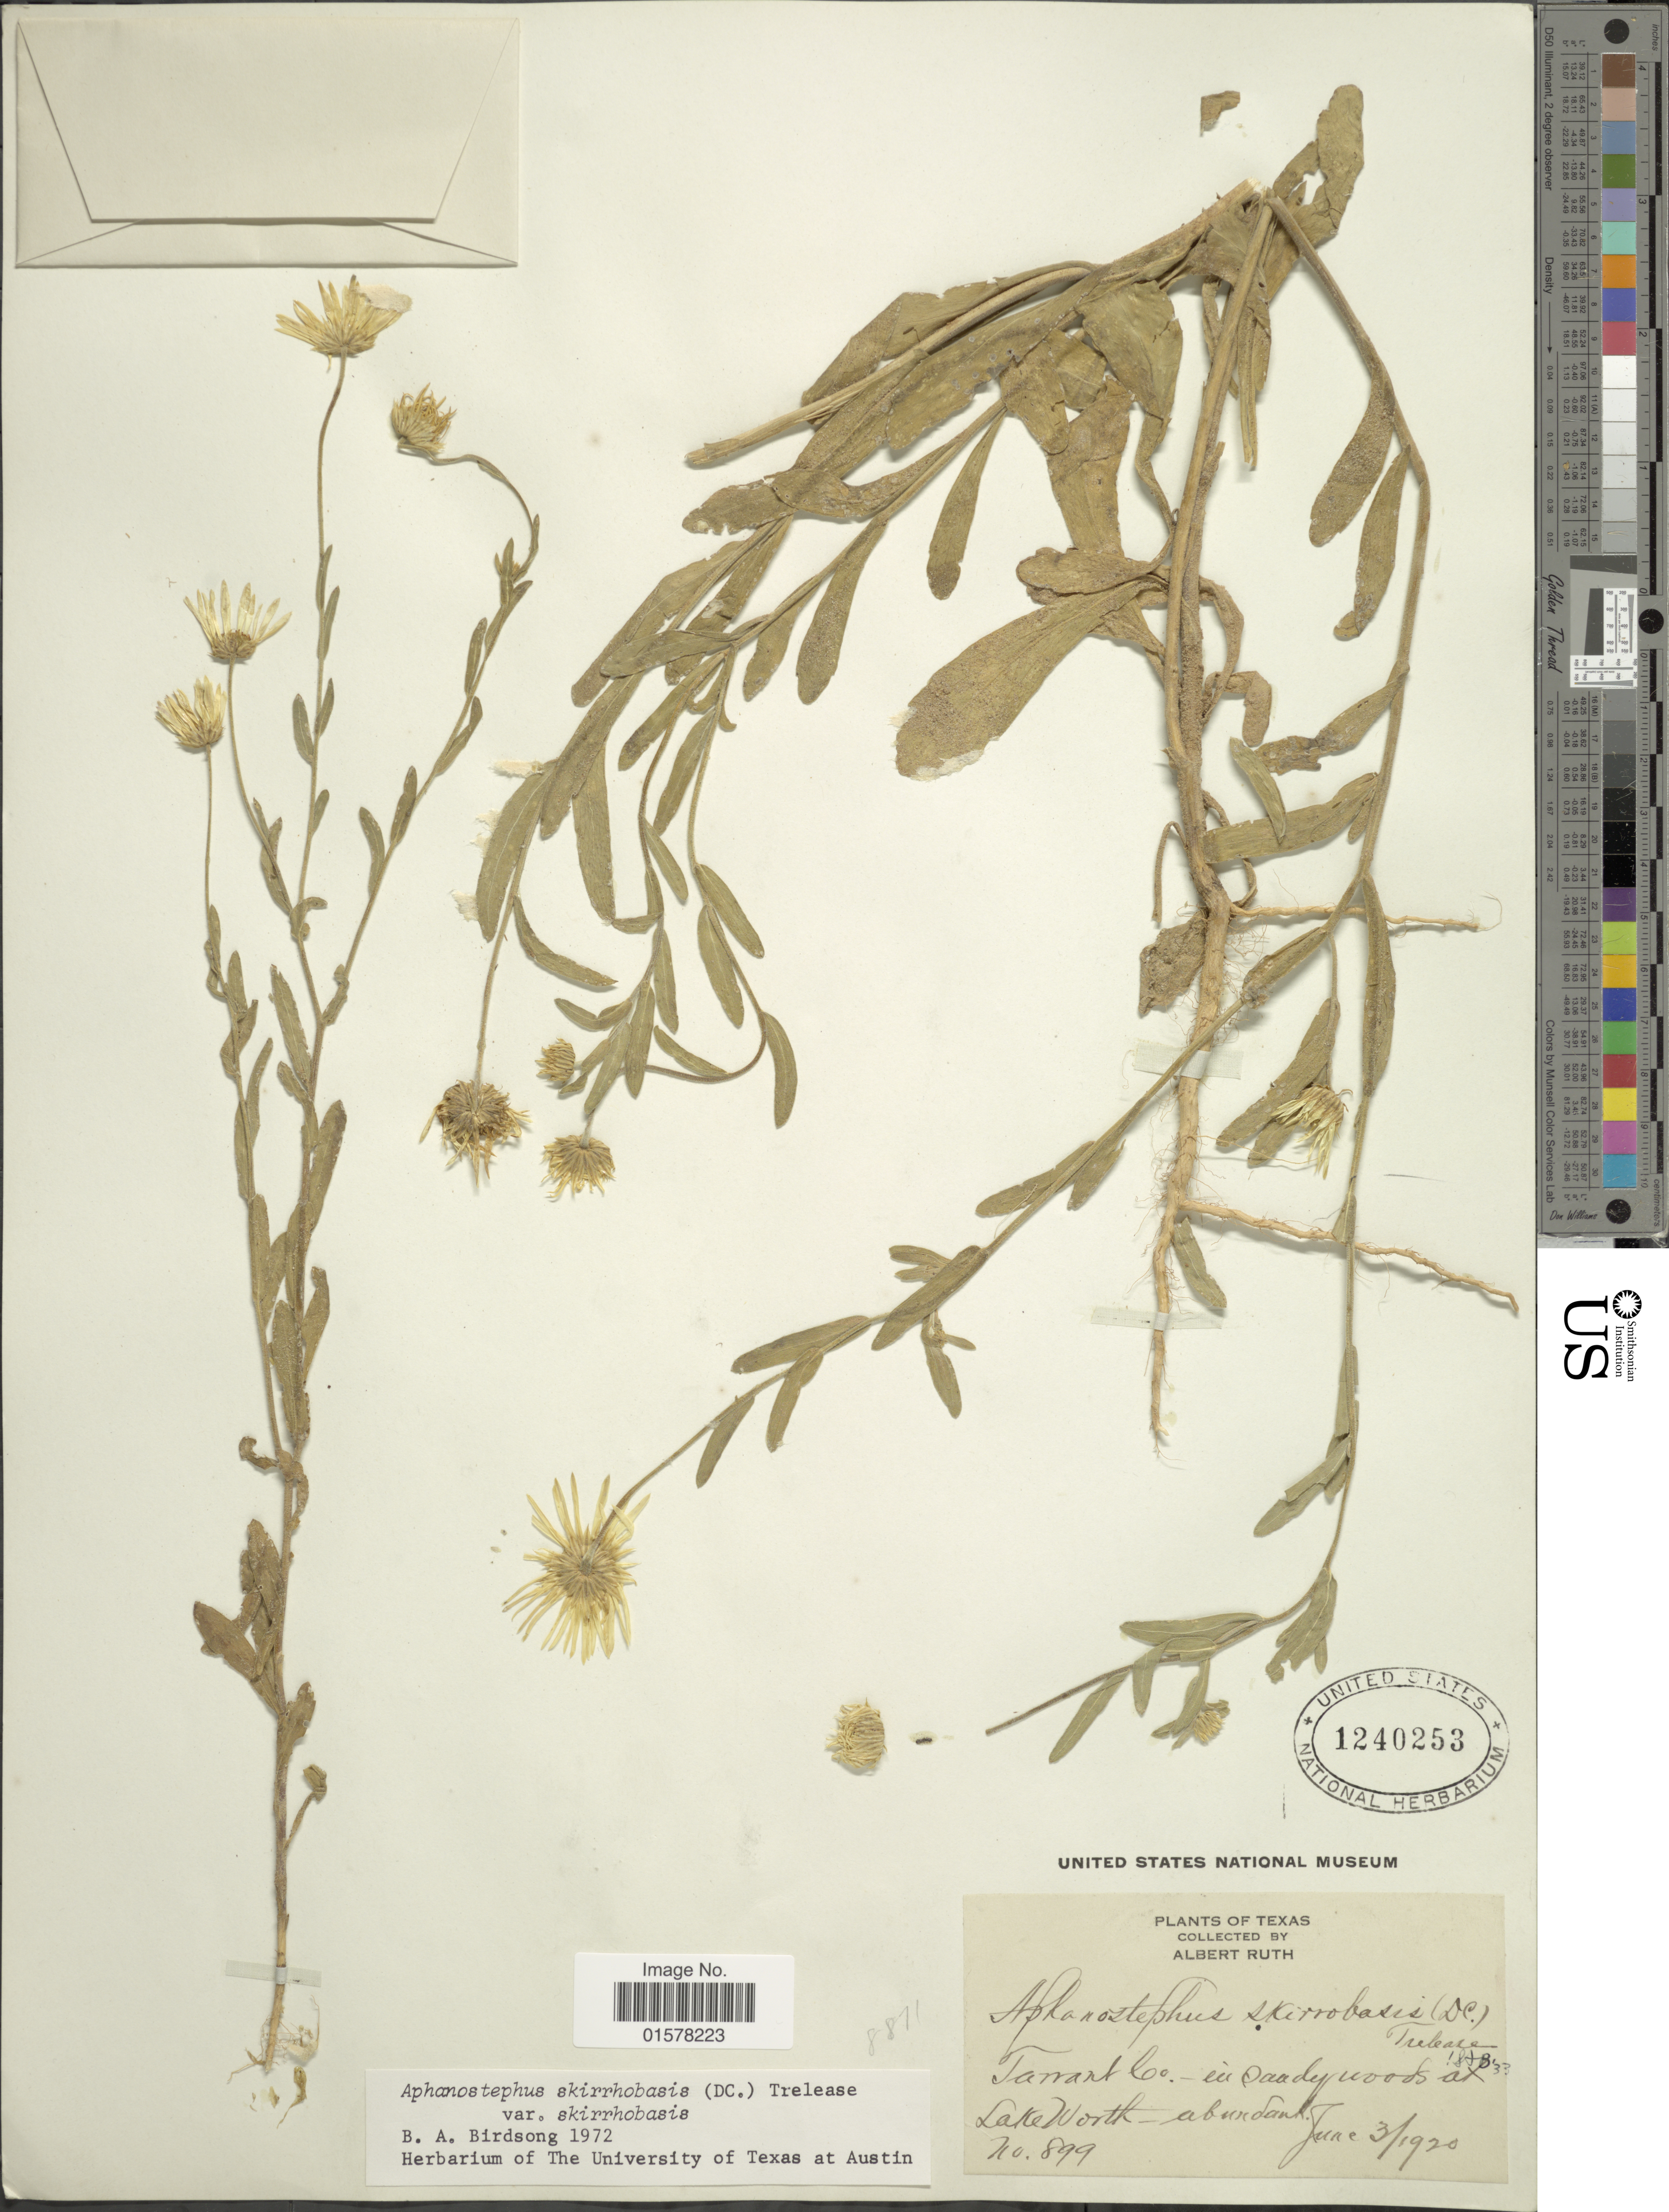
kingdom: Plantae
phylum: Tracheophyta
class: Magnoliopsida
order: Asterales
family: Asteraceae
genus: Aphanostephus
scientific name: Aphanostephus skirrhobasis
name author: (DC.) Trel. ex Coville & Branner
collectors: A. Ruth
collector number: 899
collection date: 1920-06-03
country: United States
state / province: Texas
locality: Tarrant Co. en sandy woods ax. Lake Worth-abundant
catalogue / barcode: US 1240253